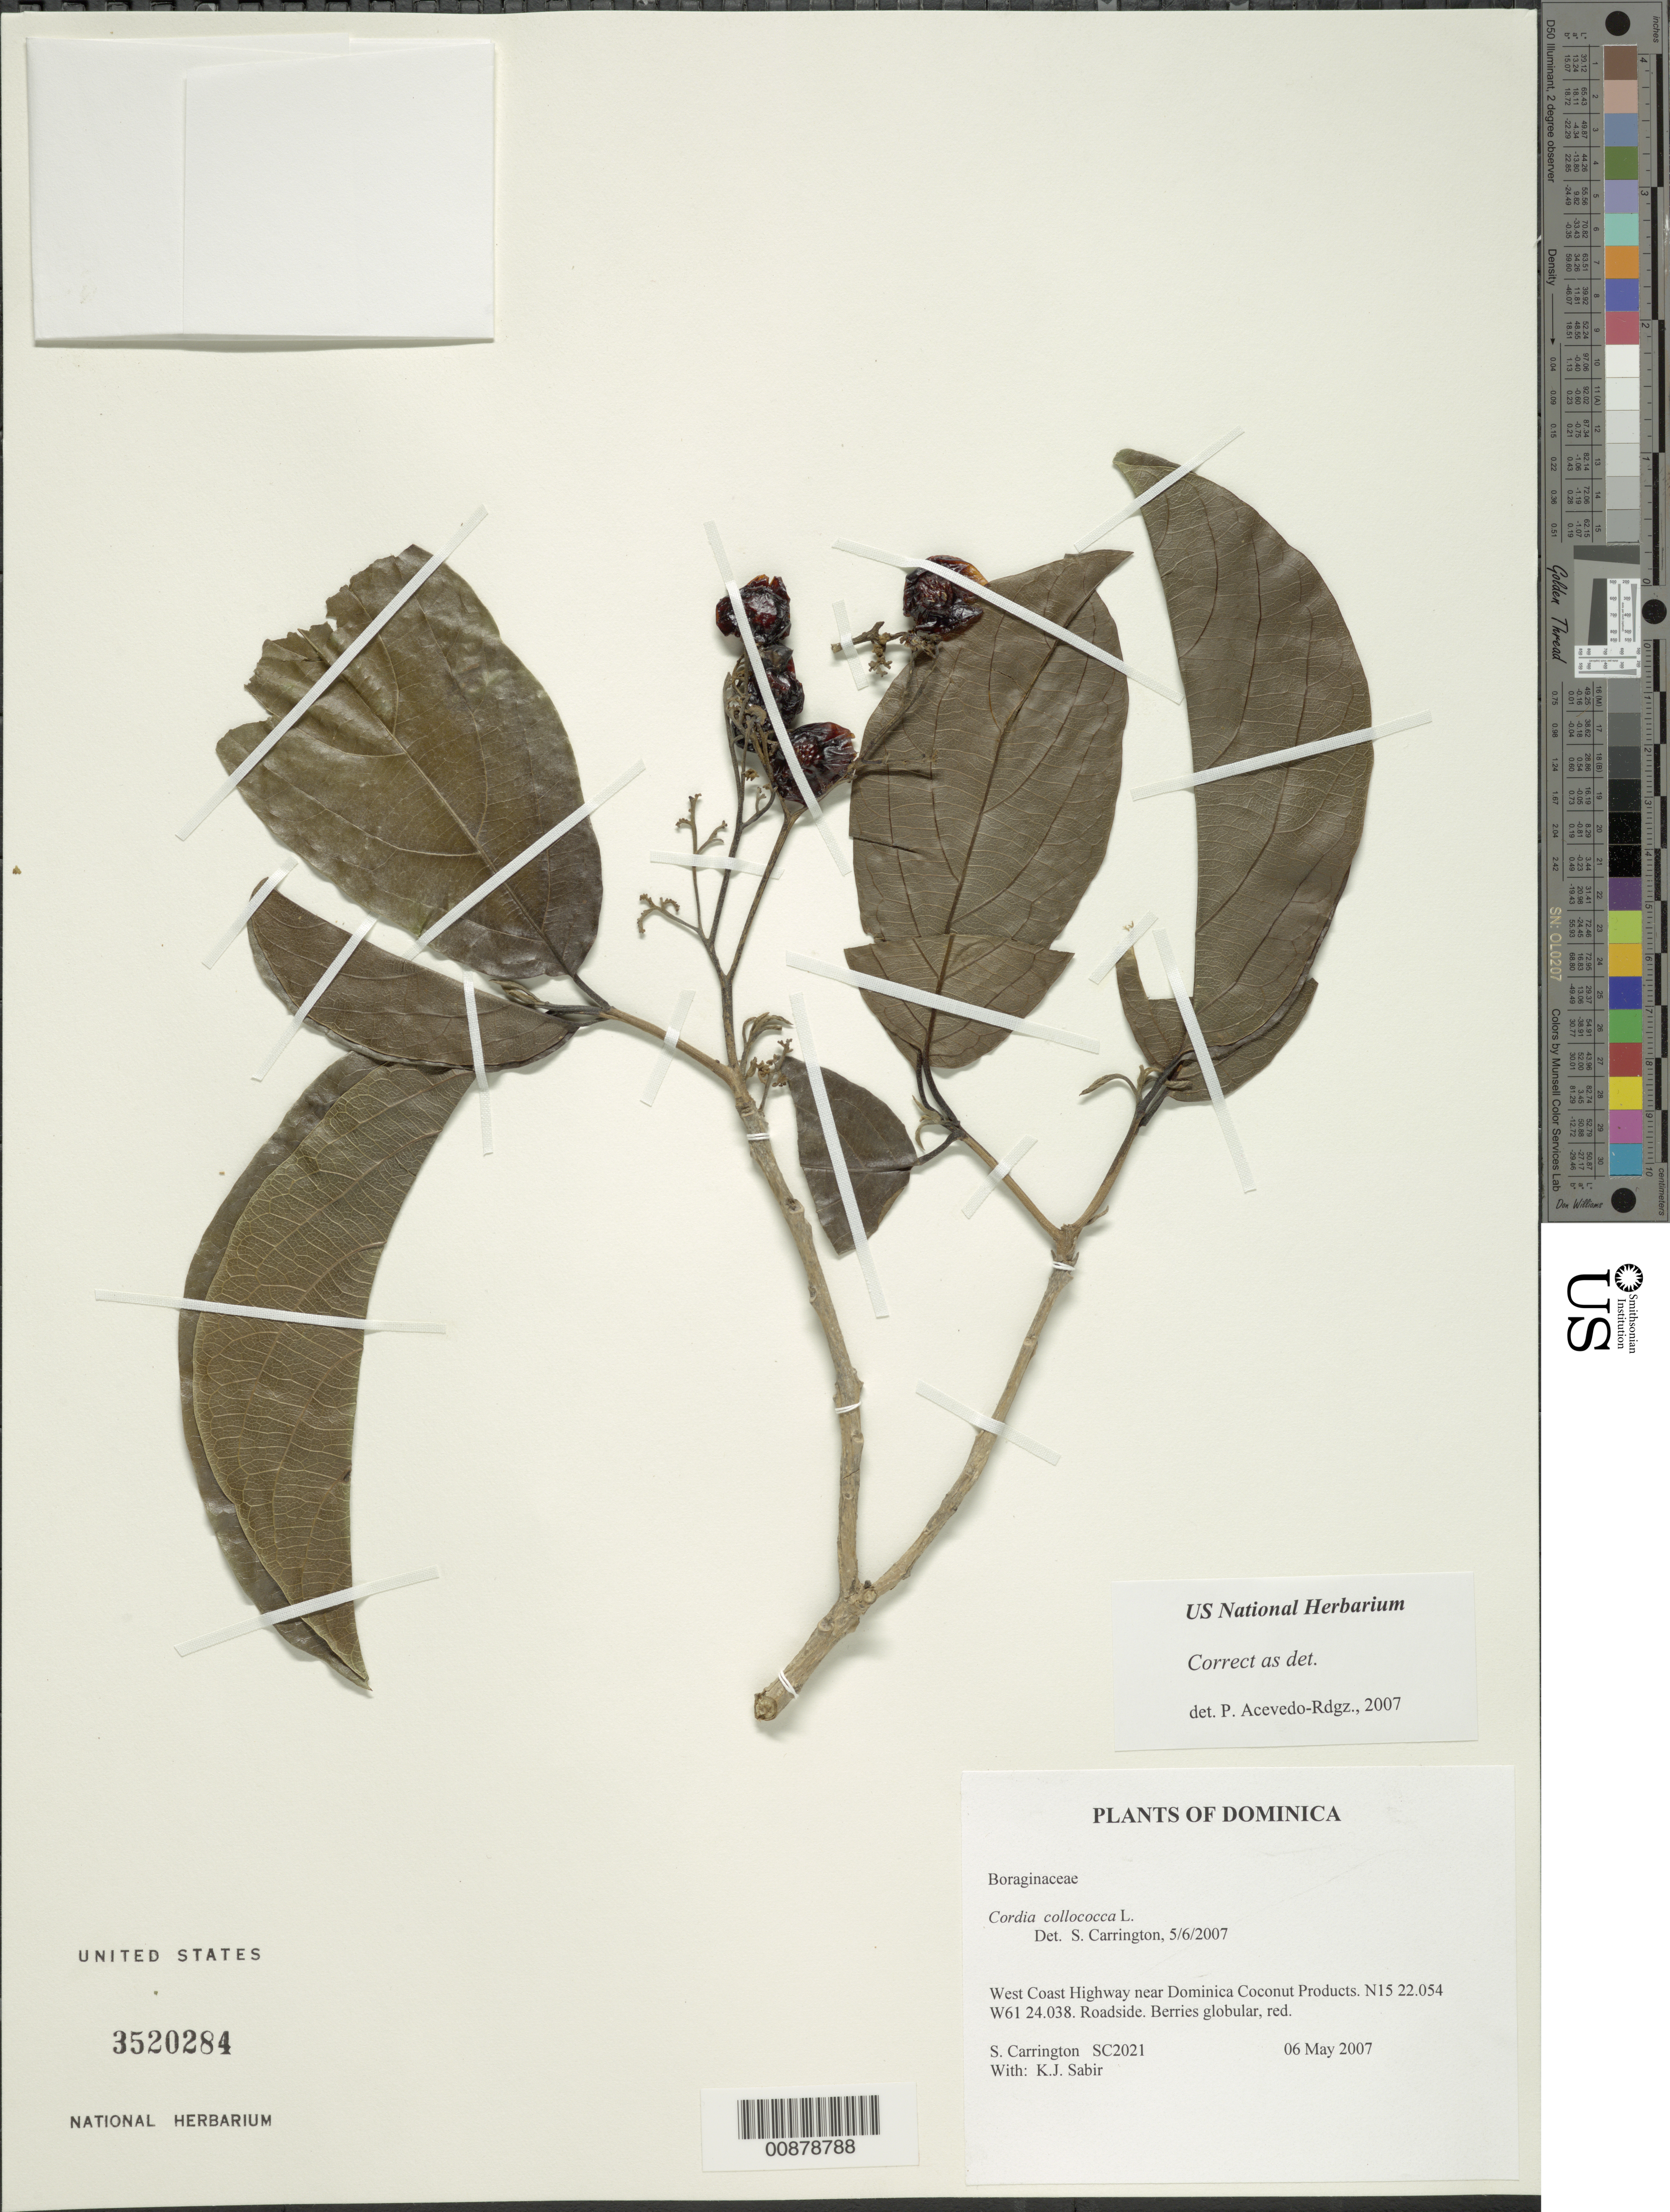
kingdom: Plantae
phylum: Tracheophyta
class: Magnoliopsida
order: Boraginales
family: Cordiaceae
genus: Cordia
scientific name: Cordia collococca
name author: L.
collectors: C. M. S. Carrington & K. Sabir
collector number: SC 2021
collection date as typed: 06 May 2007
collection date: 2007-05-06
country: Dominica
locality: West Coast Highway near Dominica Coconut Products.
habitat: Roadside.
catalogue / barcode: US 3520284